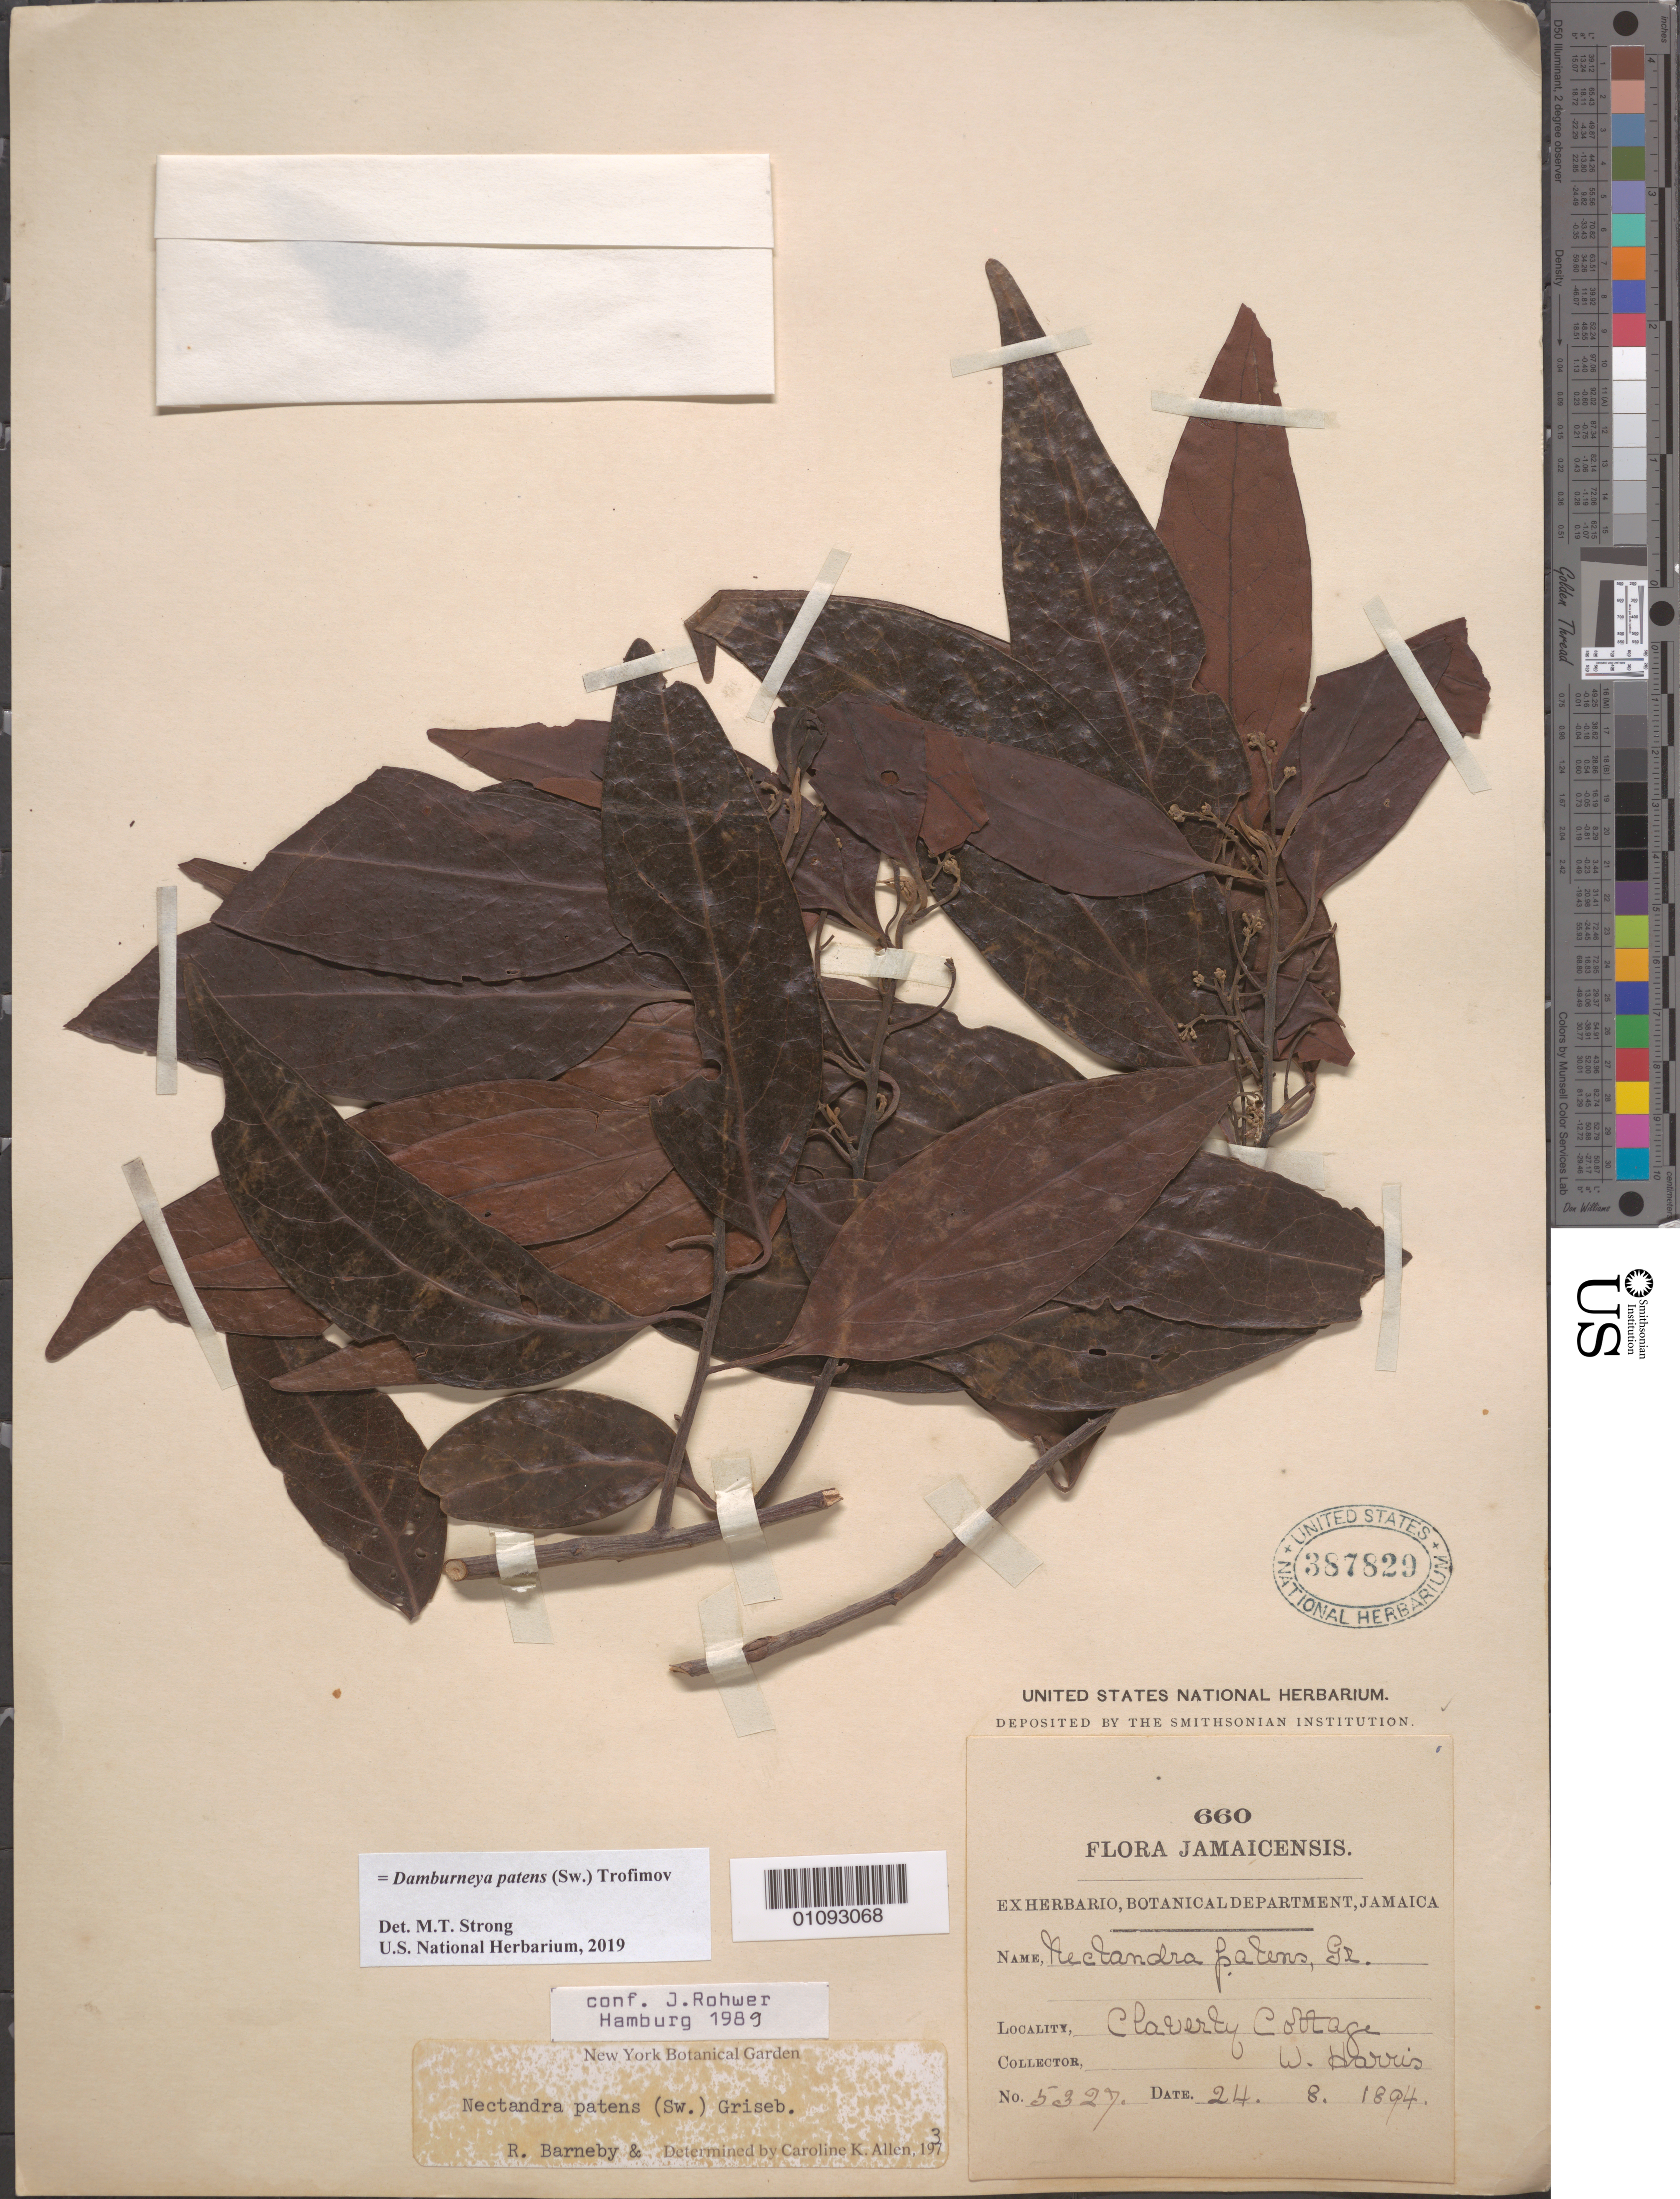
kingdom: Plantae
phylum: Tracheophyta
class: Magnoliopsida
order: Laurales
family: Lauraceae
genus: Damburneya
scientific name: Damburneya patens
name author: (Sw.) Trofimov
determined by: Strong, M. T., (US), Smithsonian Institution - National Museum of Natural History (UNITED STATES)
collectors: W. Harris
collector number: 5327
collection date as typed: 24 Aug 1894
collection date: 1894-08-24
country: Jamaica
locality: Claverty Cottage.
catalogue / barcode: US 287829